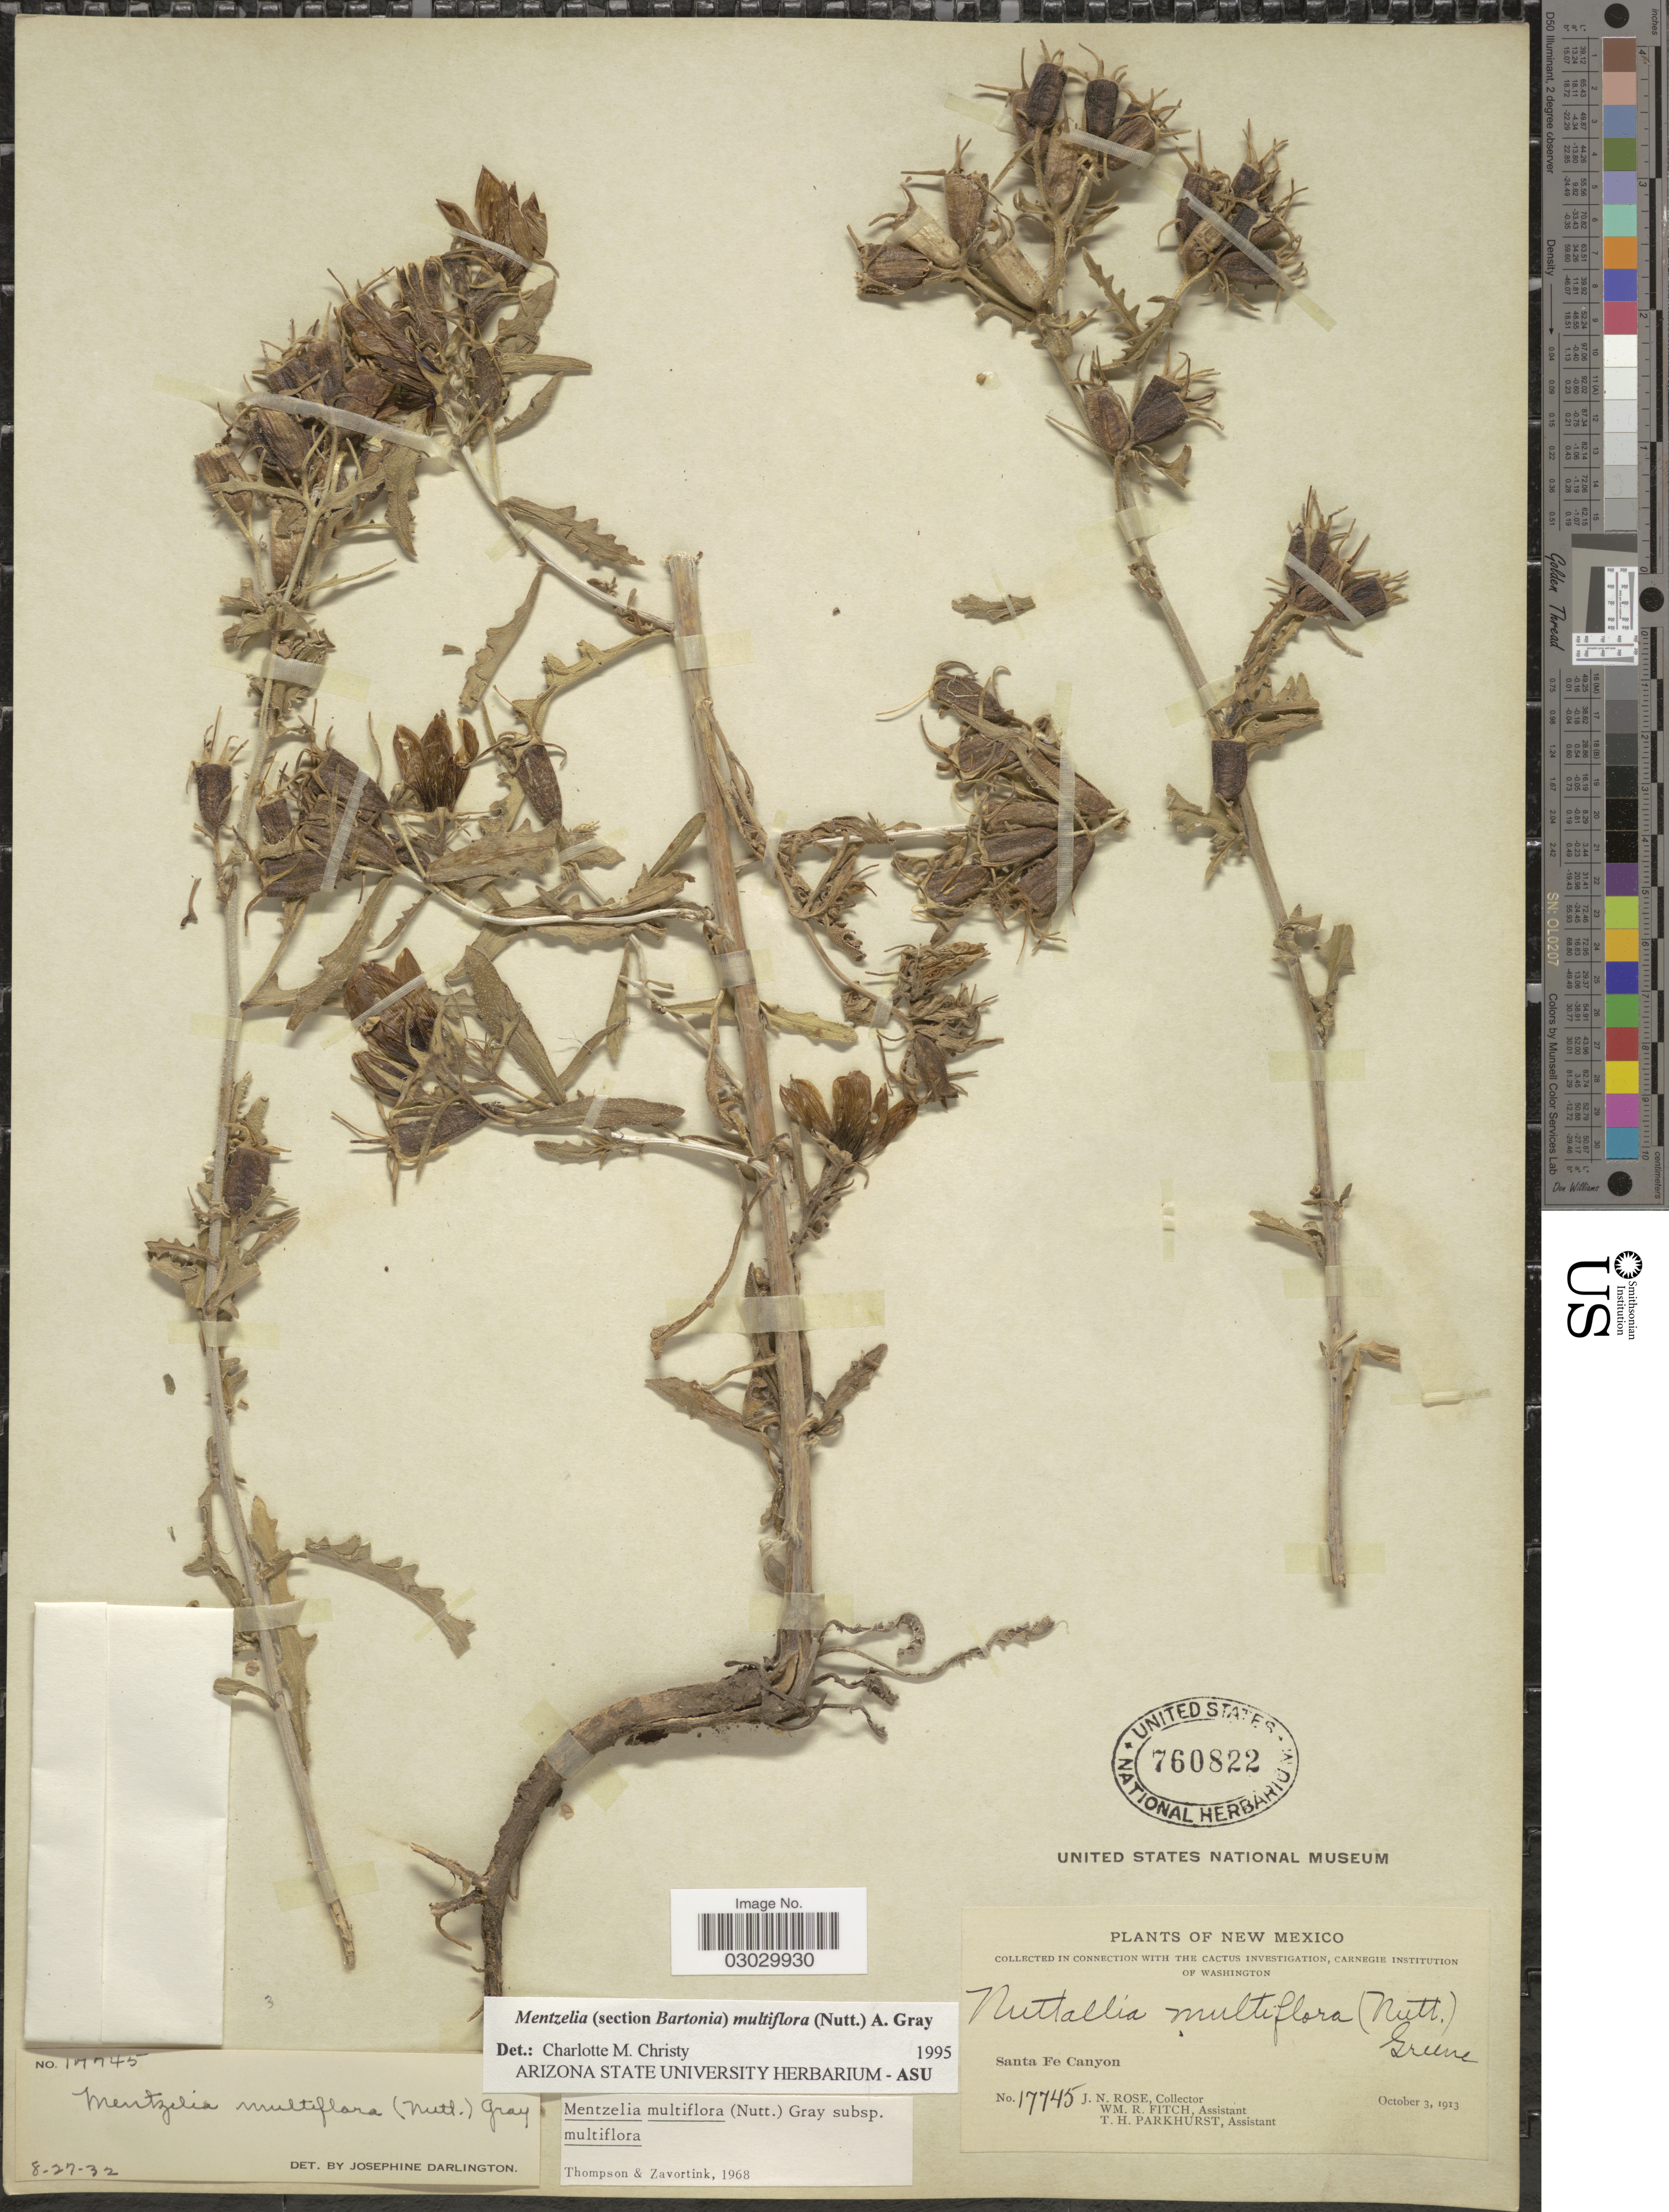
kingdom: Plantae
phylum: Tracheophyta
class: Magnoliopsida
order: Cornales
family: Loasaceae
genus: Mentzelia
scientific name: Mentzelia multiflora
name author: (Nutt.) A. Gray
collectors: J. N. Rose, W. R. Fitch & T. Parkhurst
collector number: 17745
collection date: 1913-10-03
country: United States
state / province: New Mexico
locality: Santa Fe Canyon.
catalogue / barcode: US 760822